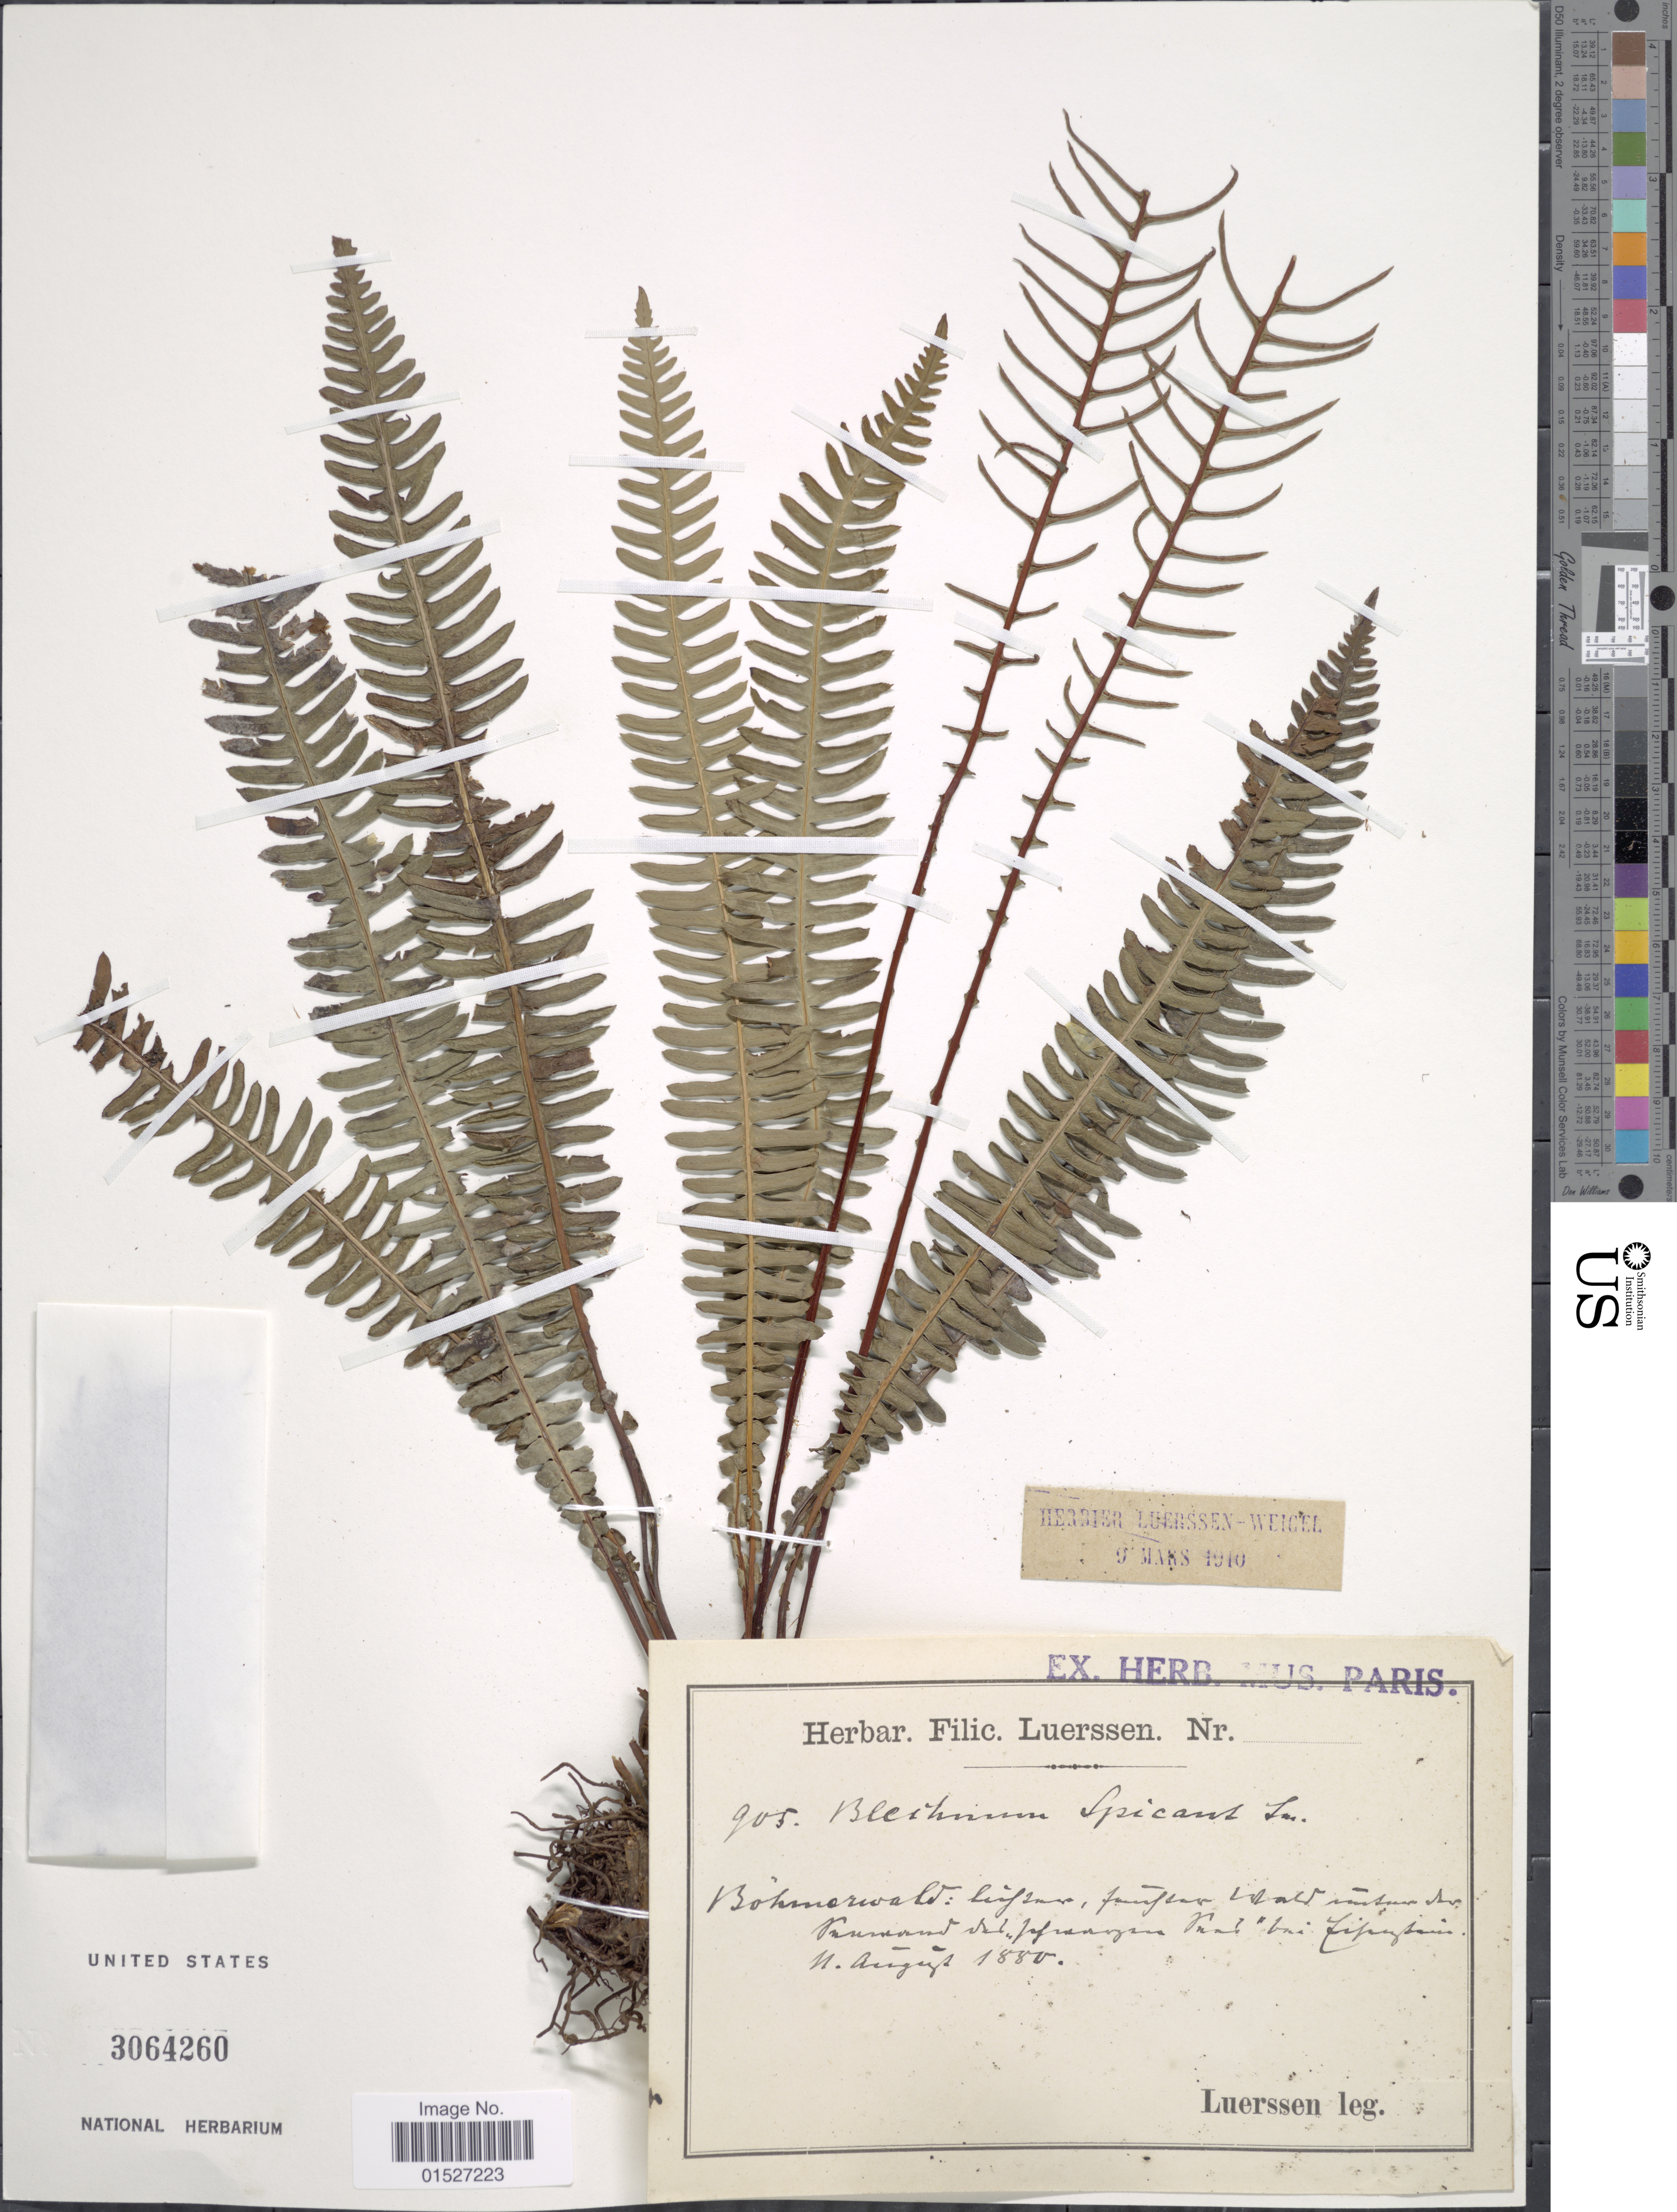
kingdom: Plantae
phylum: Tracheophyta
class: Polypodiopsida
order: Polypodiales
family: Blechnaceae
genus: Blechnum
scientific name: Blechnum spicant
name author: (L.) Sm.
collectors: Luerssen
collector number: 905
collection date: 1880-08-11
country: Germany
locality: Bohmeriwald: liften, faufen Wald intersundo. Vennant vrd. jufrangem Paad bai Zifinghuis. [interpreted]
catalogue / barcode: US 3064260